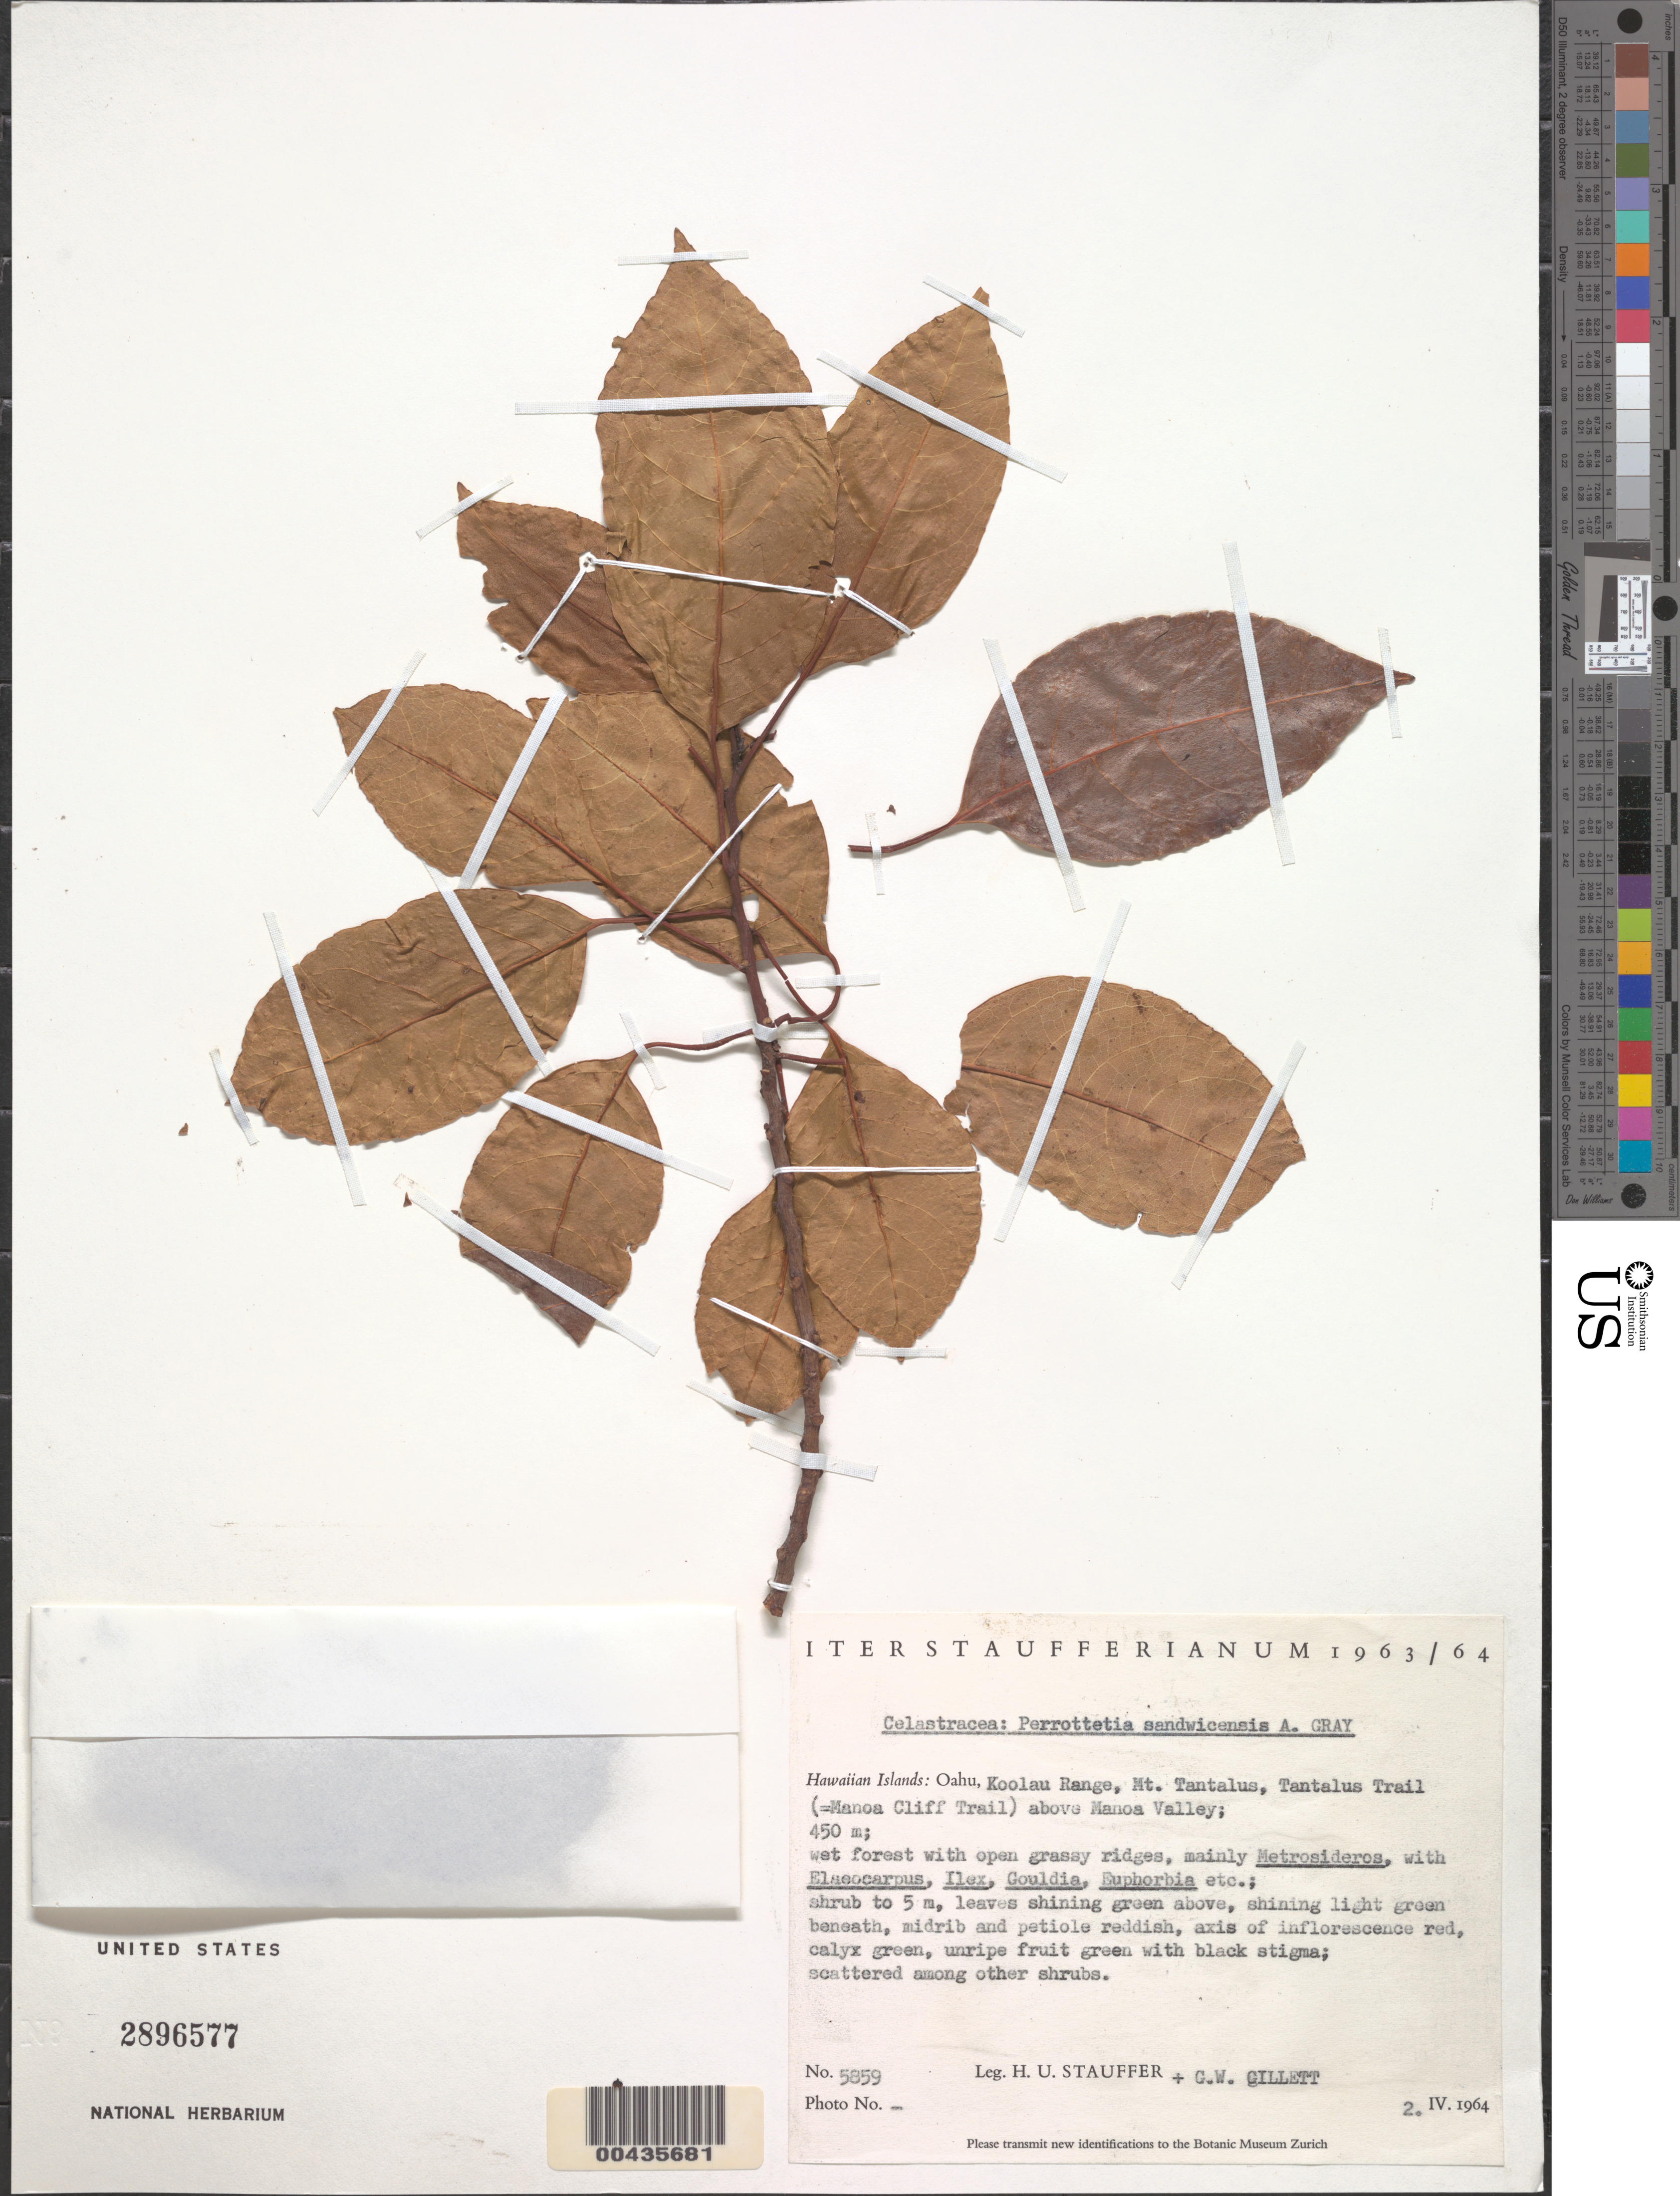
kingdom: Plantae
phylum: Tracheophyta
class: Magnoliopsida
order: Huerteales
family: Dipentodontaceae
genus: Perrottetia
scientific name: Perrottetia sandwicensis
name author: A. Gray in Wilkes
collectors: H. U. Stauffer & G. Gillett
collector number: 5859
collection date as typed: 2 Apr 1964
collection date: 1964-04-02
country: United States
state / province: Hawaii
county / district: Honolulu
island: Oahu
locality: Koolau Range, Mt. Tantalus, Tantalus Trail (Manoa Cliff Trail) above Manoa Valley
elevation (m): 450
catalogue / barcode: US 2896577